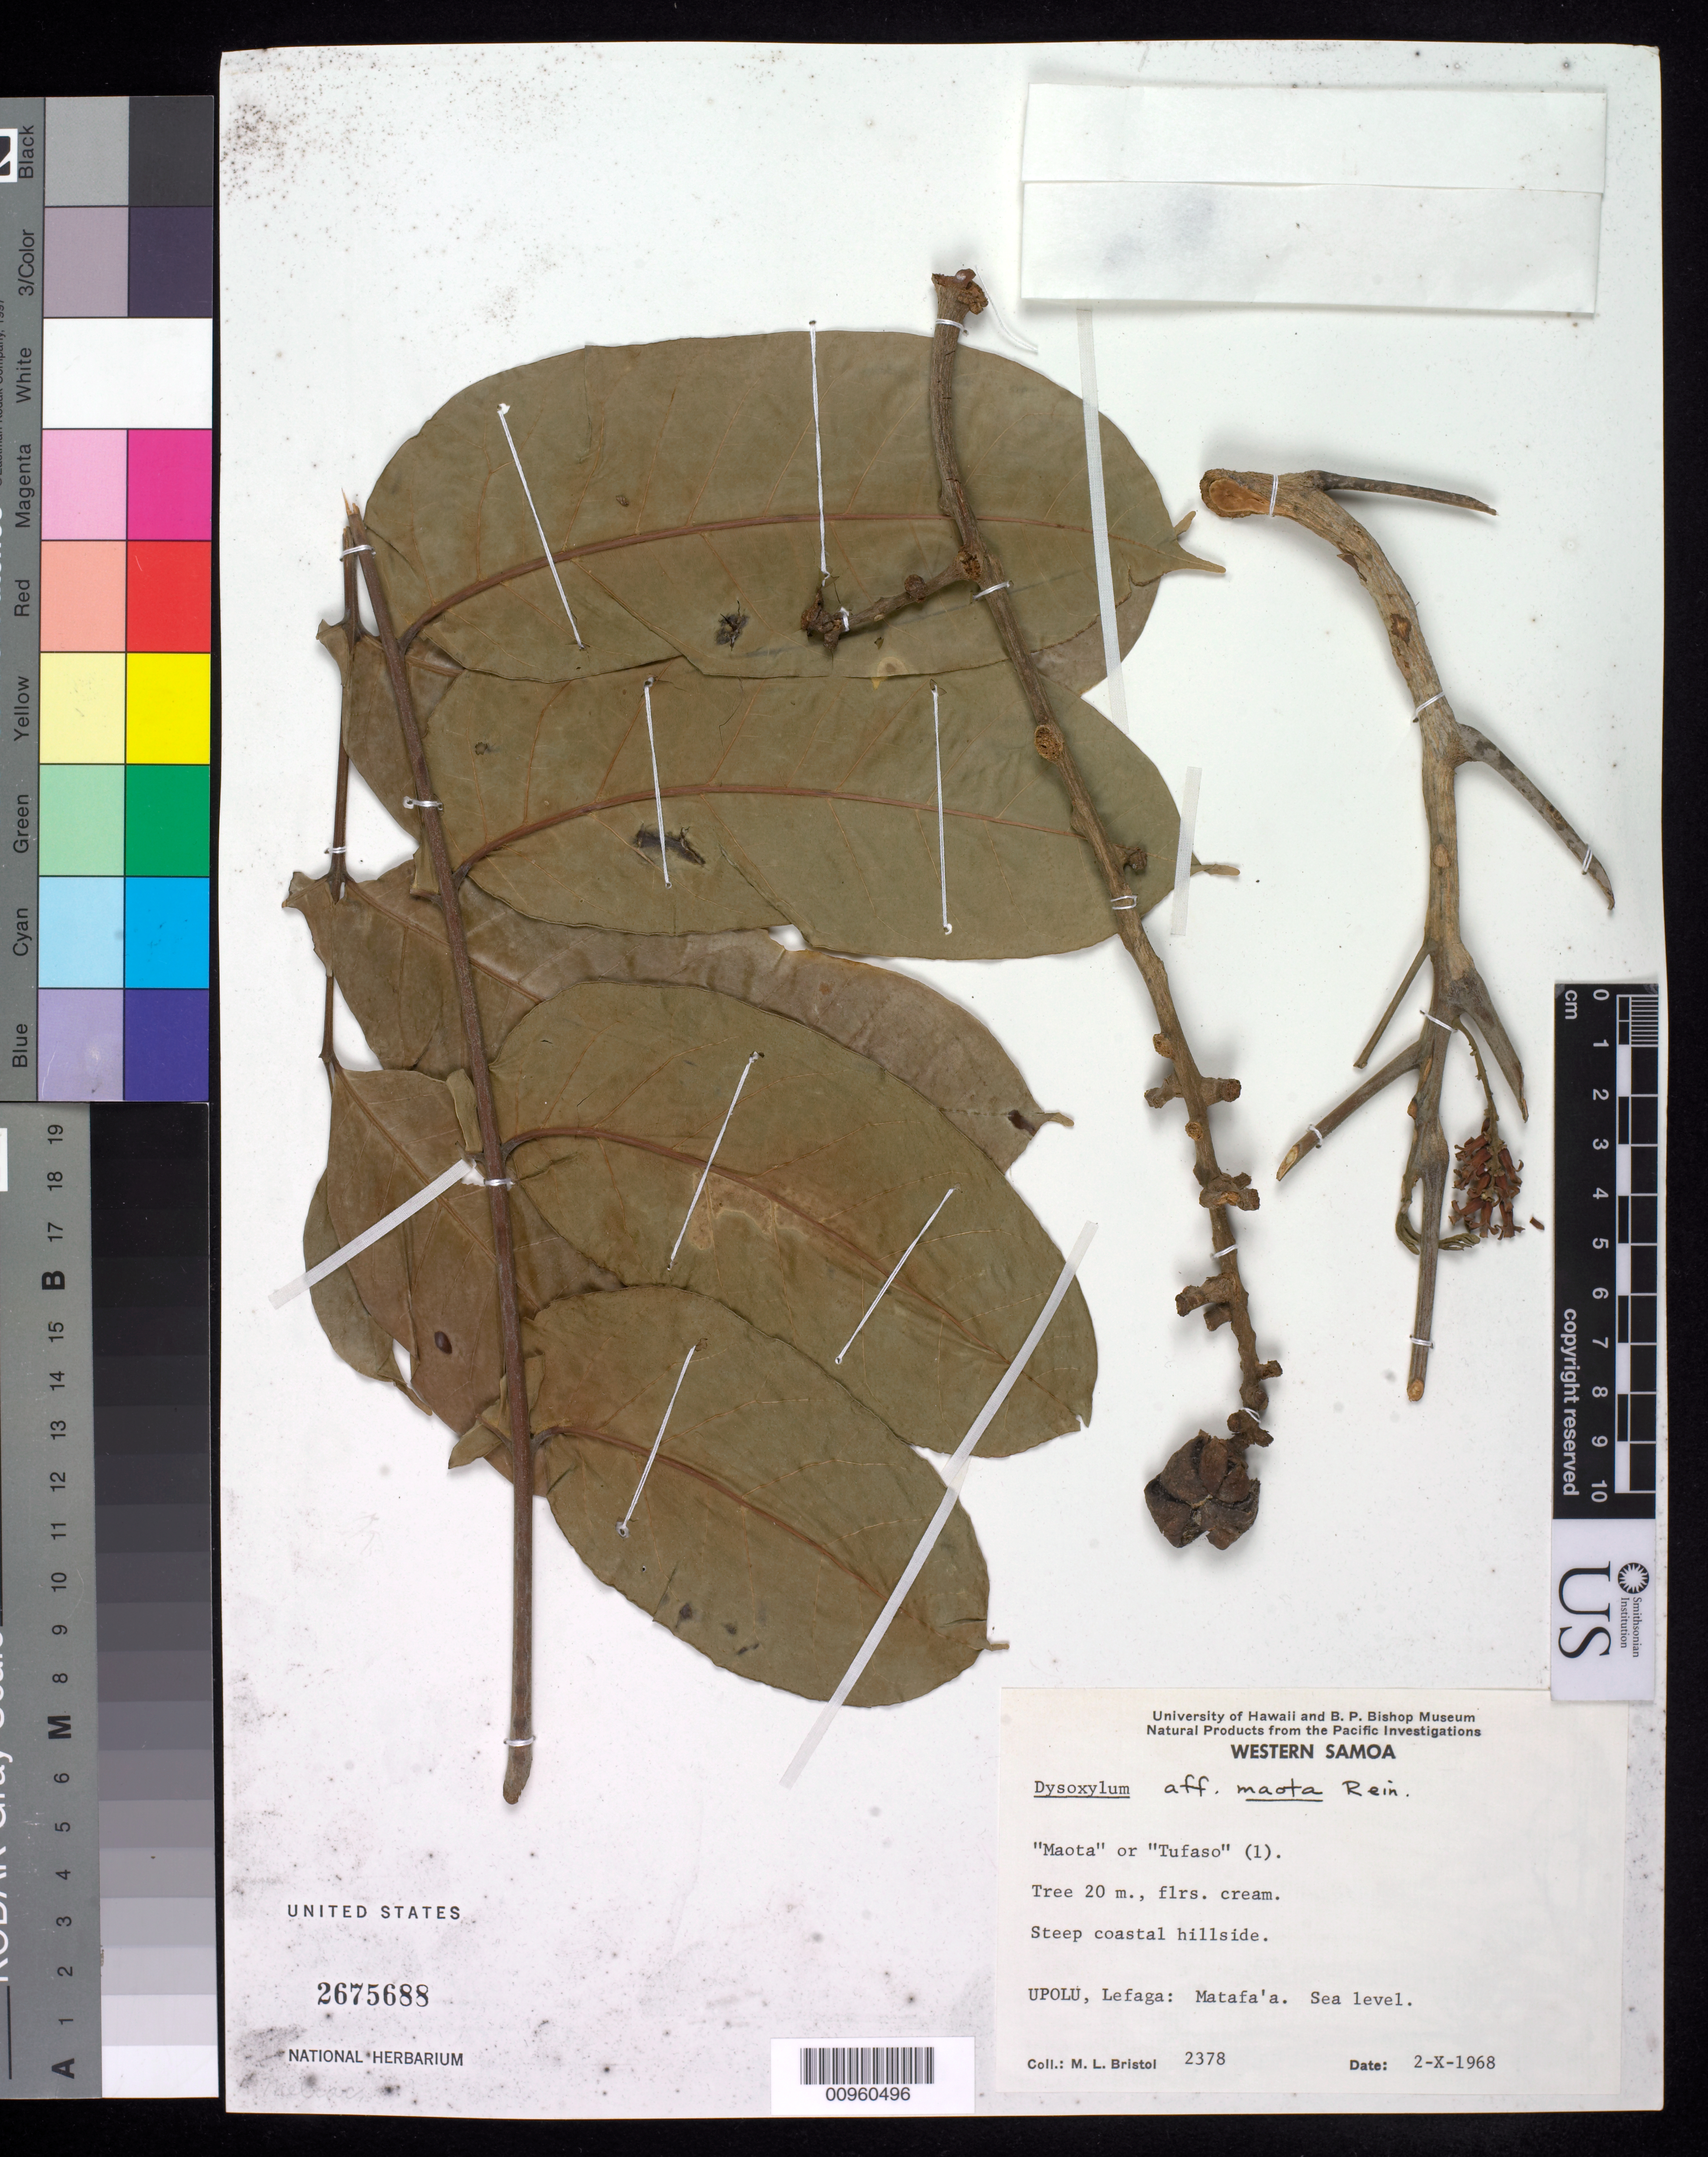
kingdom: Plantae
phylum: Tracheophyta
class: Magnoliopsida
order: Sapindales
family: Meliaceae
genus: Didymocheton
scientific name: Didymocheton gaudichaudianus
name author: A. Juss.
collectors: M. L. Bristol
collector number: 2378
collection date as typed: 02 Oct 1968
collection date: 1968-10-02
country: Samoa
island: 'Upolu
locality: Samoa, Lefaga: Matafa'a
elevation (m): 0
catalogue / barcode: US 2675688